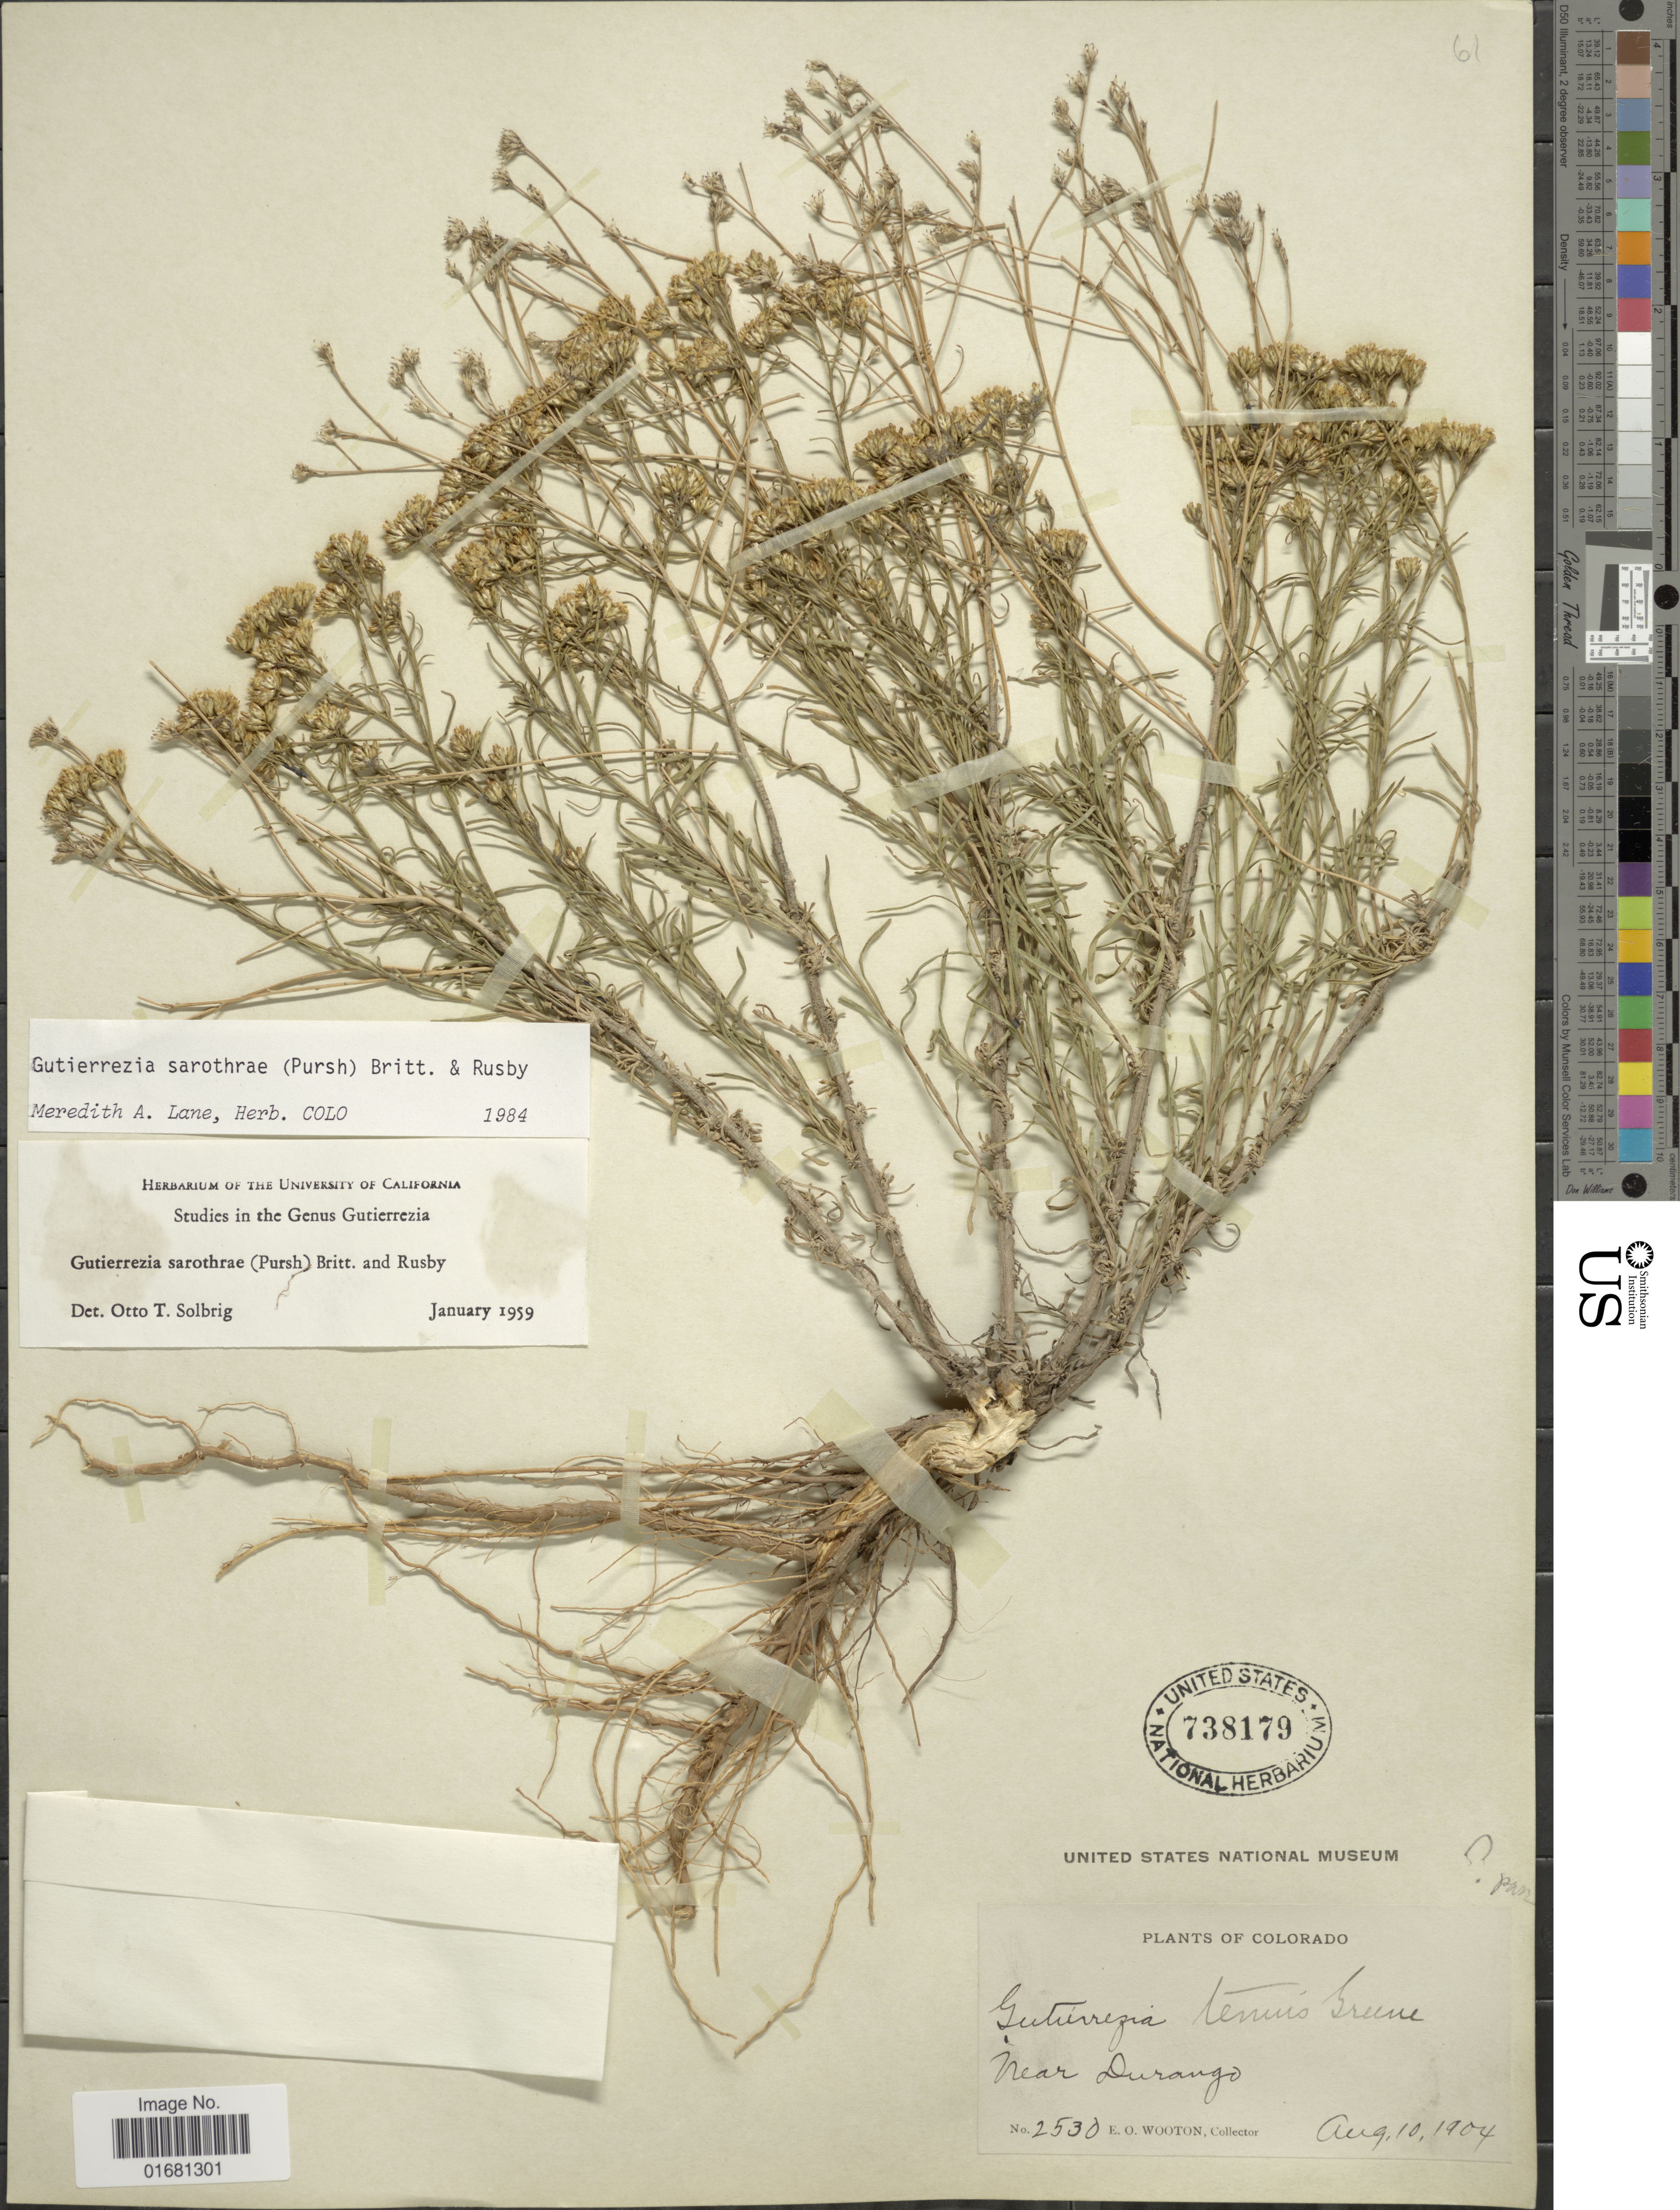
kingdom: Plantae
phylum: Tracheophyta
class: Magnoliopsida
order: Asterales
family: Asteraceae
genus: Gutierrezia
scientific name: Gutierrezia sarothrae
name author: (Pursh) Britton & Rusby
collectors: E. O. Wooton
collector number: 2530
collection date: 1904-08-10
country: United States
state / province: Colorado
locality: Colorado. Near Durango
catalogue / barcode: US 738179